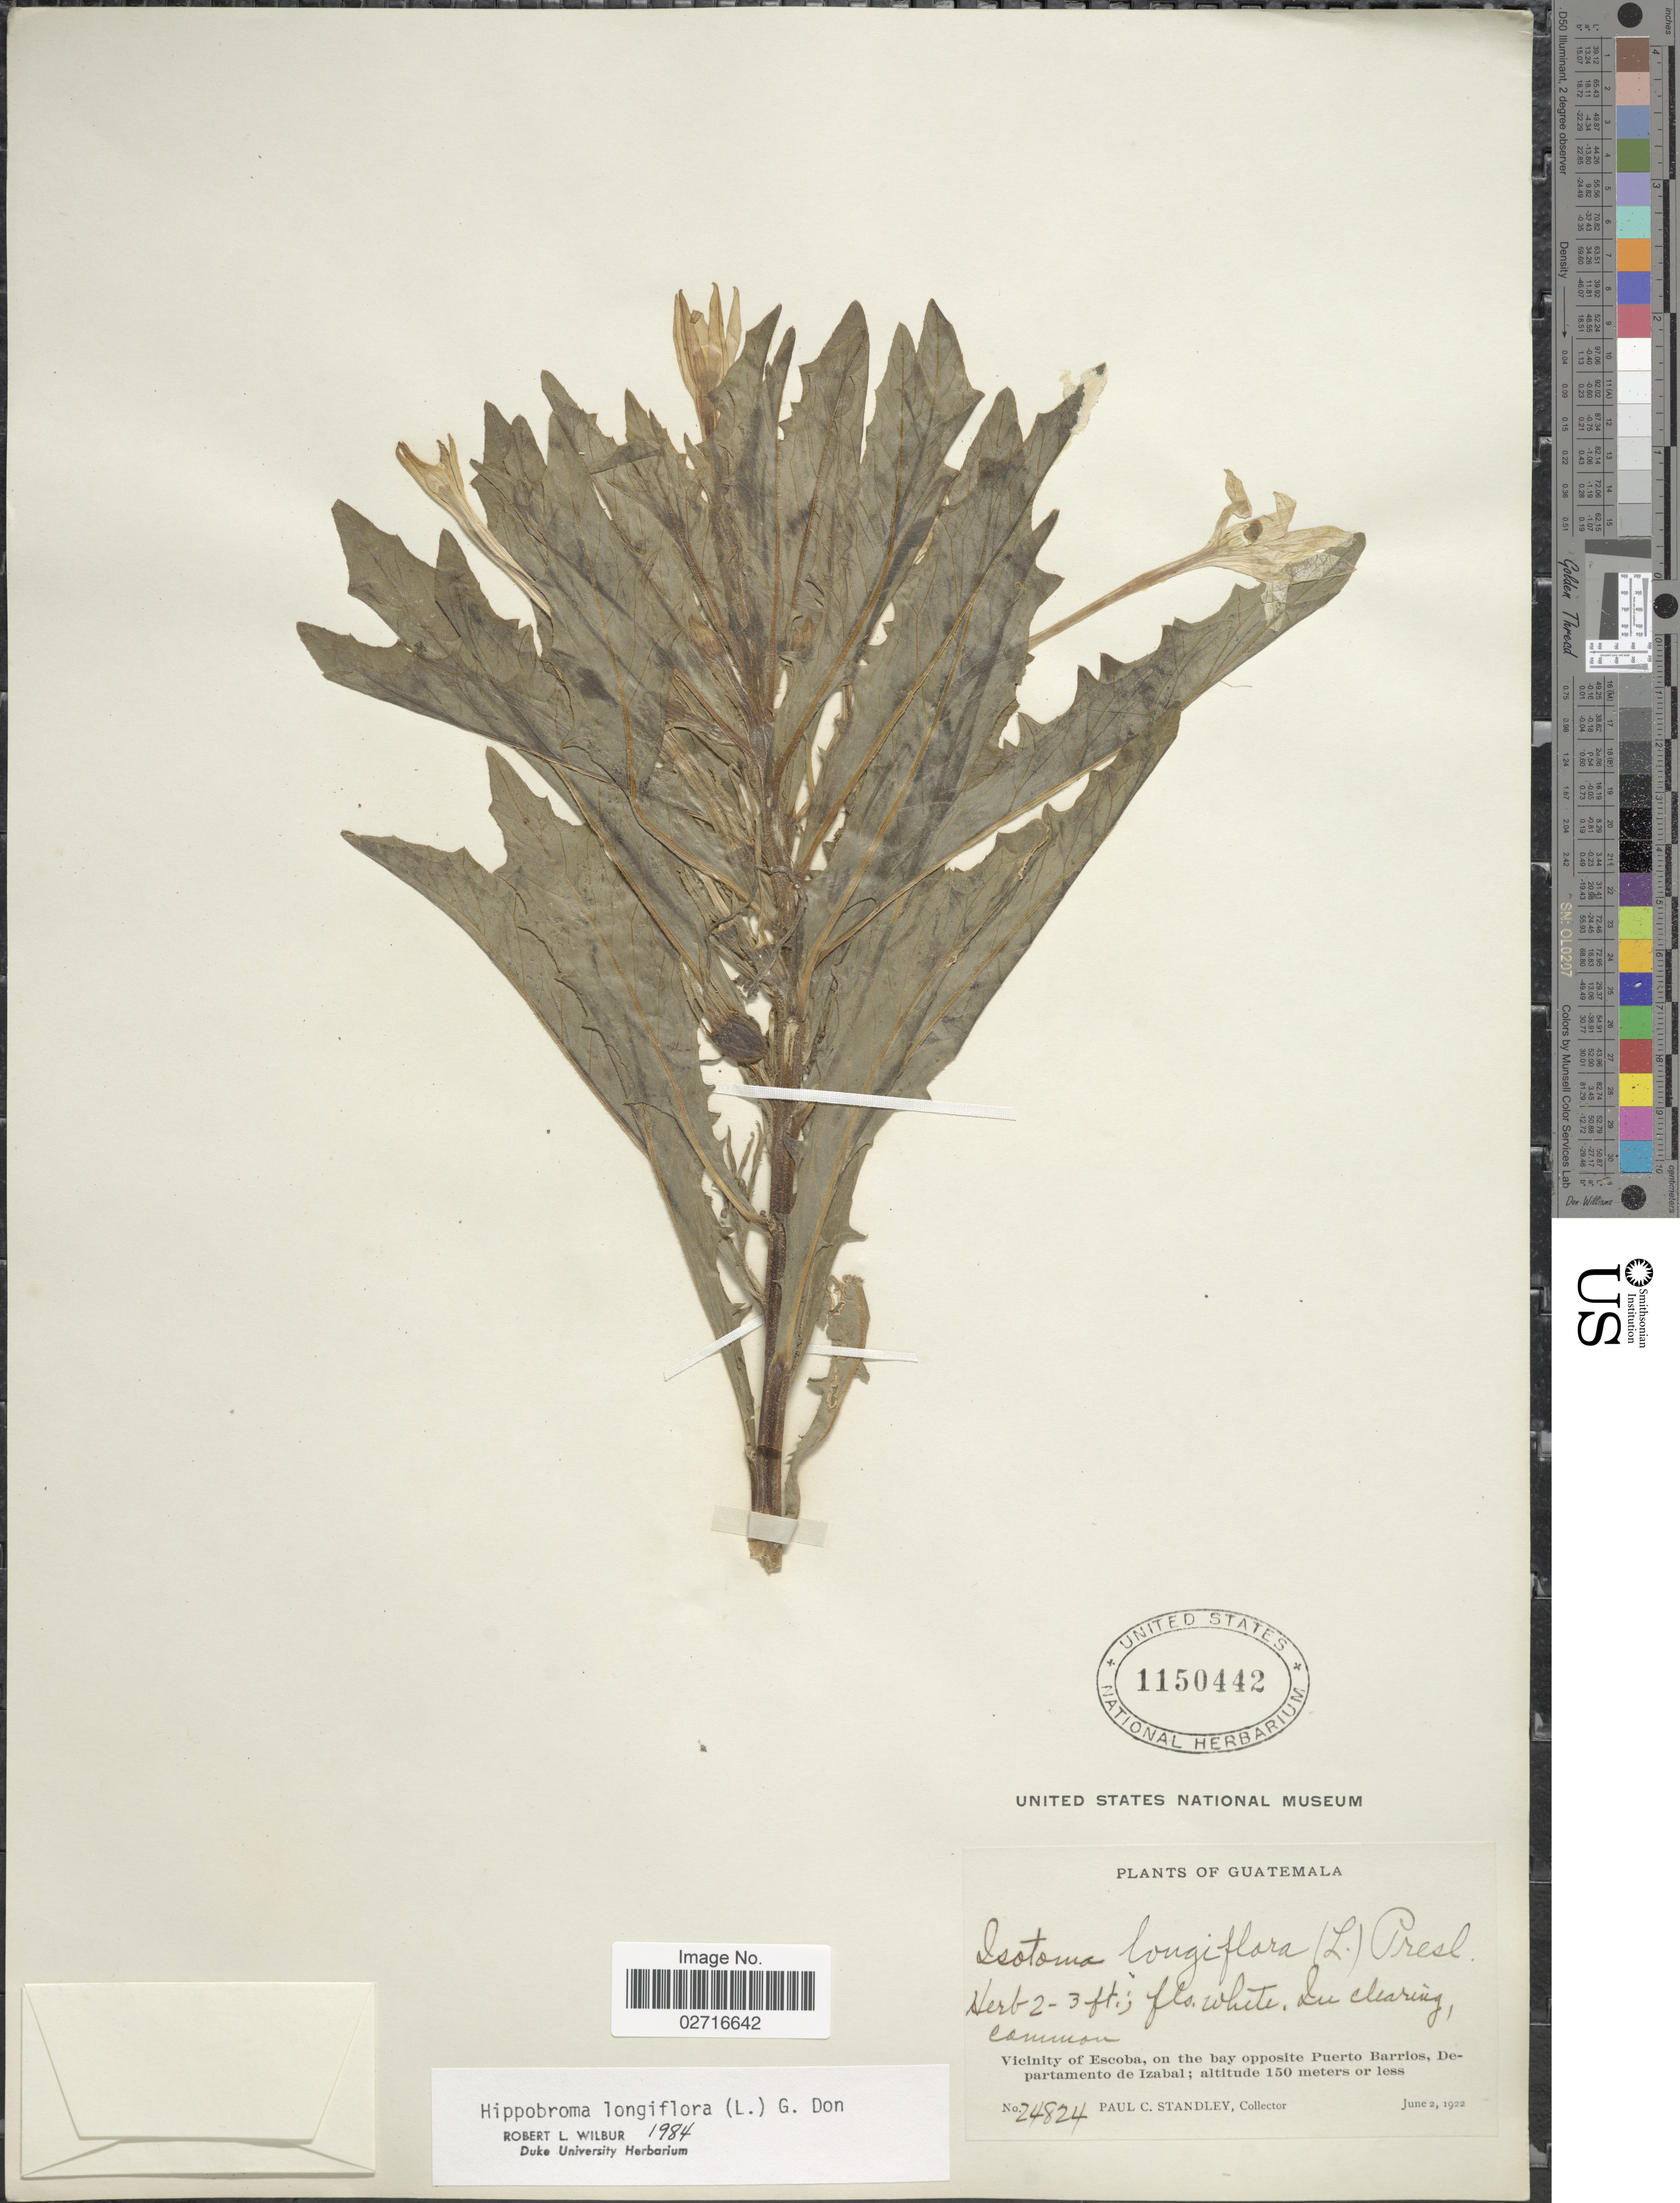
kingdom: Plantae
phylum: Tracheophyta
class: Magnoliopsida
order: Asterales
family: Campanulaceae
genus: Hippobroma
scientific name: Hippobroma longiflora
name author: (L.) G. Don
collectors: P. C. Standley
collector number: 24824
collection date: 1922-06-02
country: Guatemala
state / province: Izabal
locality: In clearing, Vicinity of Escoba, on the bay opposite Puerto Barrios.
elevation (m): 150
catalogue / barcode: US 1150442